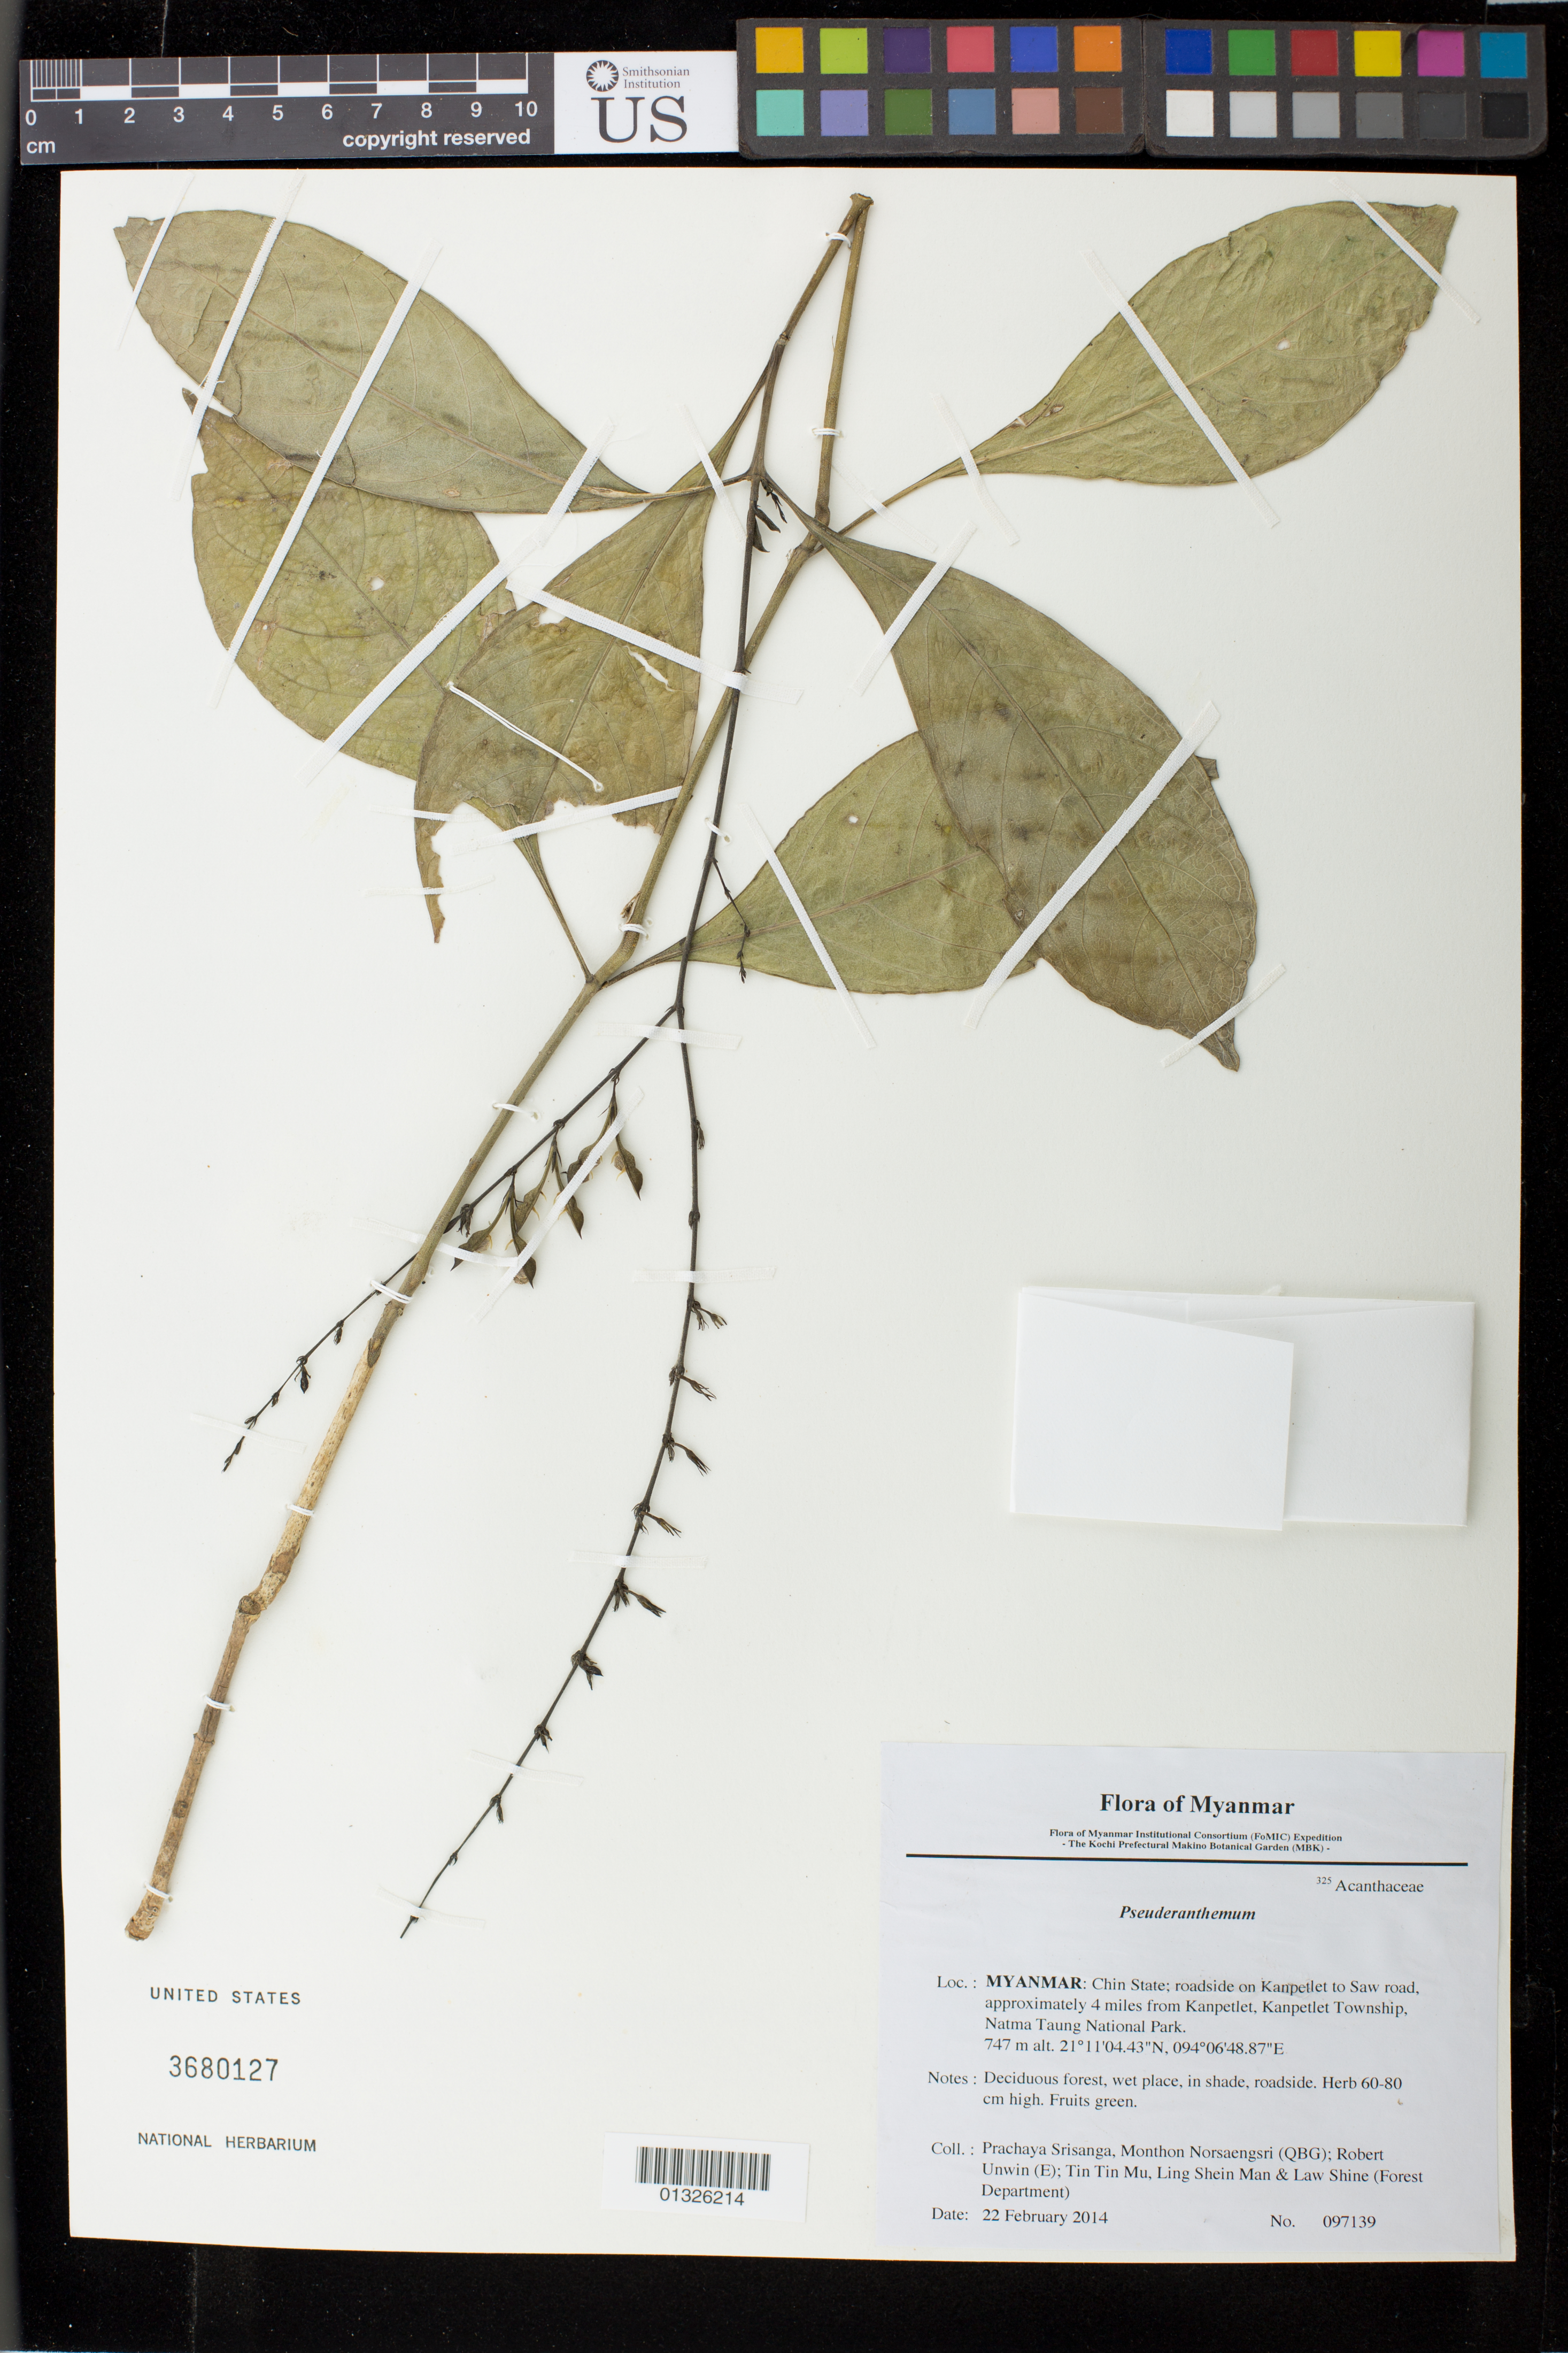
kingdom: Plantae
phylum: Tracheophyta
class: Magnoliopsida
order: Lamiales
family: Acanthaceae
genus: Pseuderanthemum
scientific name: Pseuderanthemum sp.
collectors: P. Srisanga, M. Norsaengsri, R. Unwin, Tin Tin Mu, Ling Shein Man & L. Shine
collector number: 97139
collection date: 2014-02-22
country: Myanmar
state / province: Chin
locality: Roadside on Kanpetlet to Saw road, approximately 4 miles from Kanpetlet, Kanpetlet Township, Natma Taung National Park.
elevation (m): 747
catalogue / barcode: US 3680127